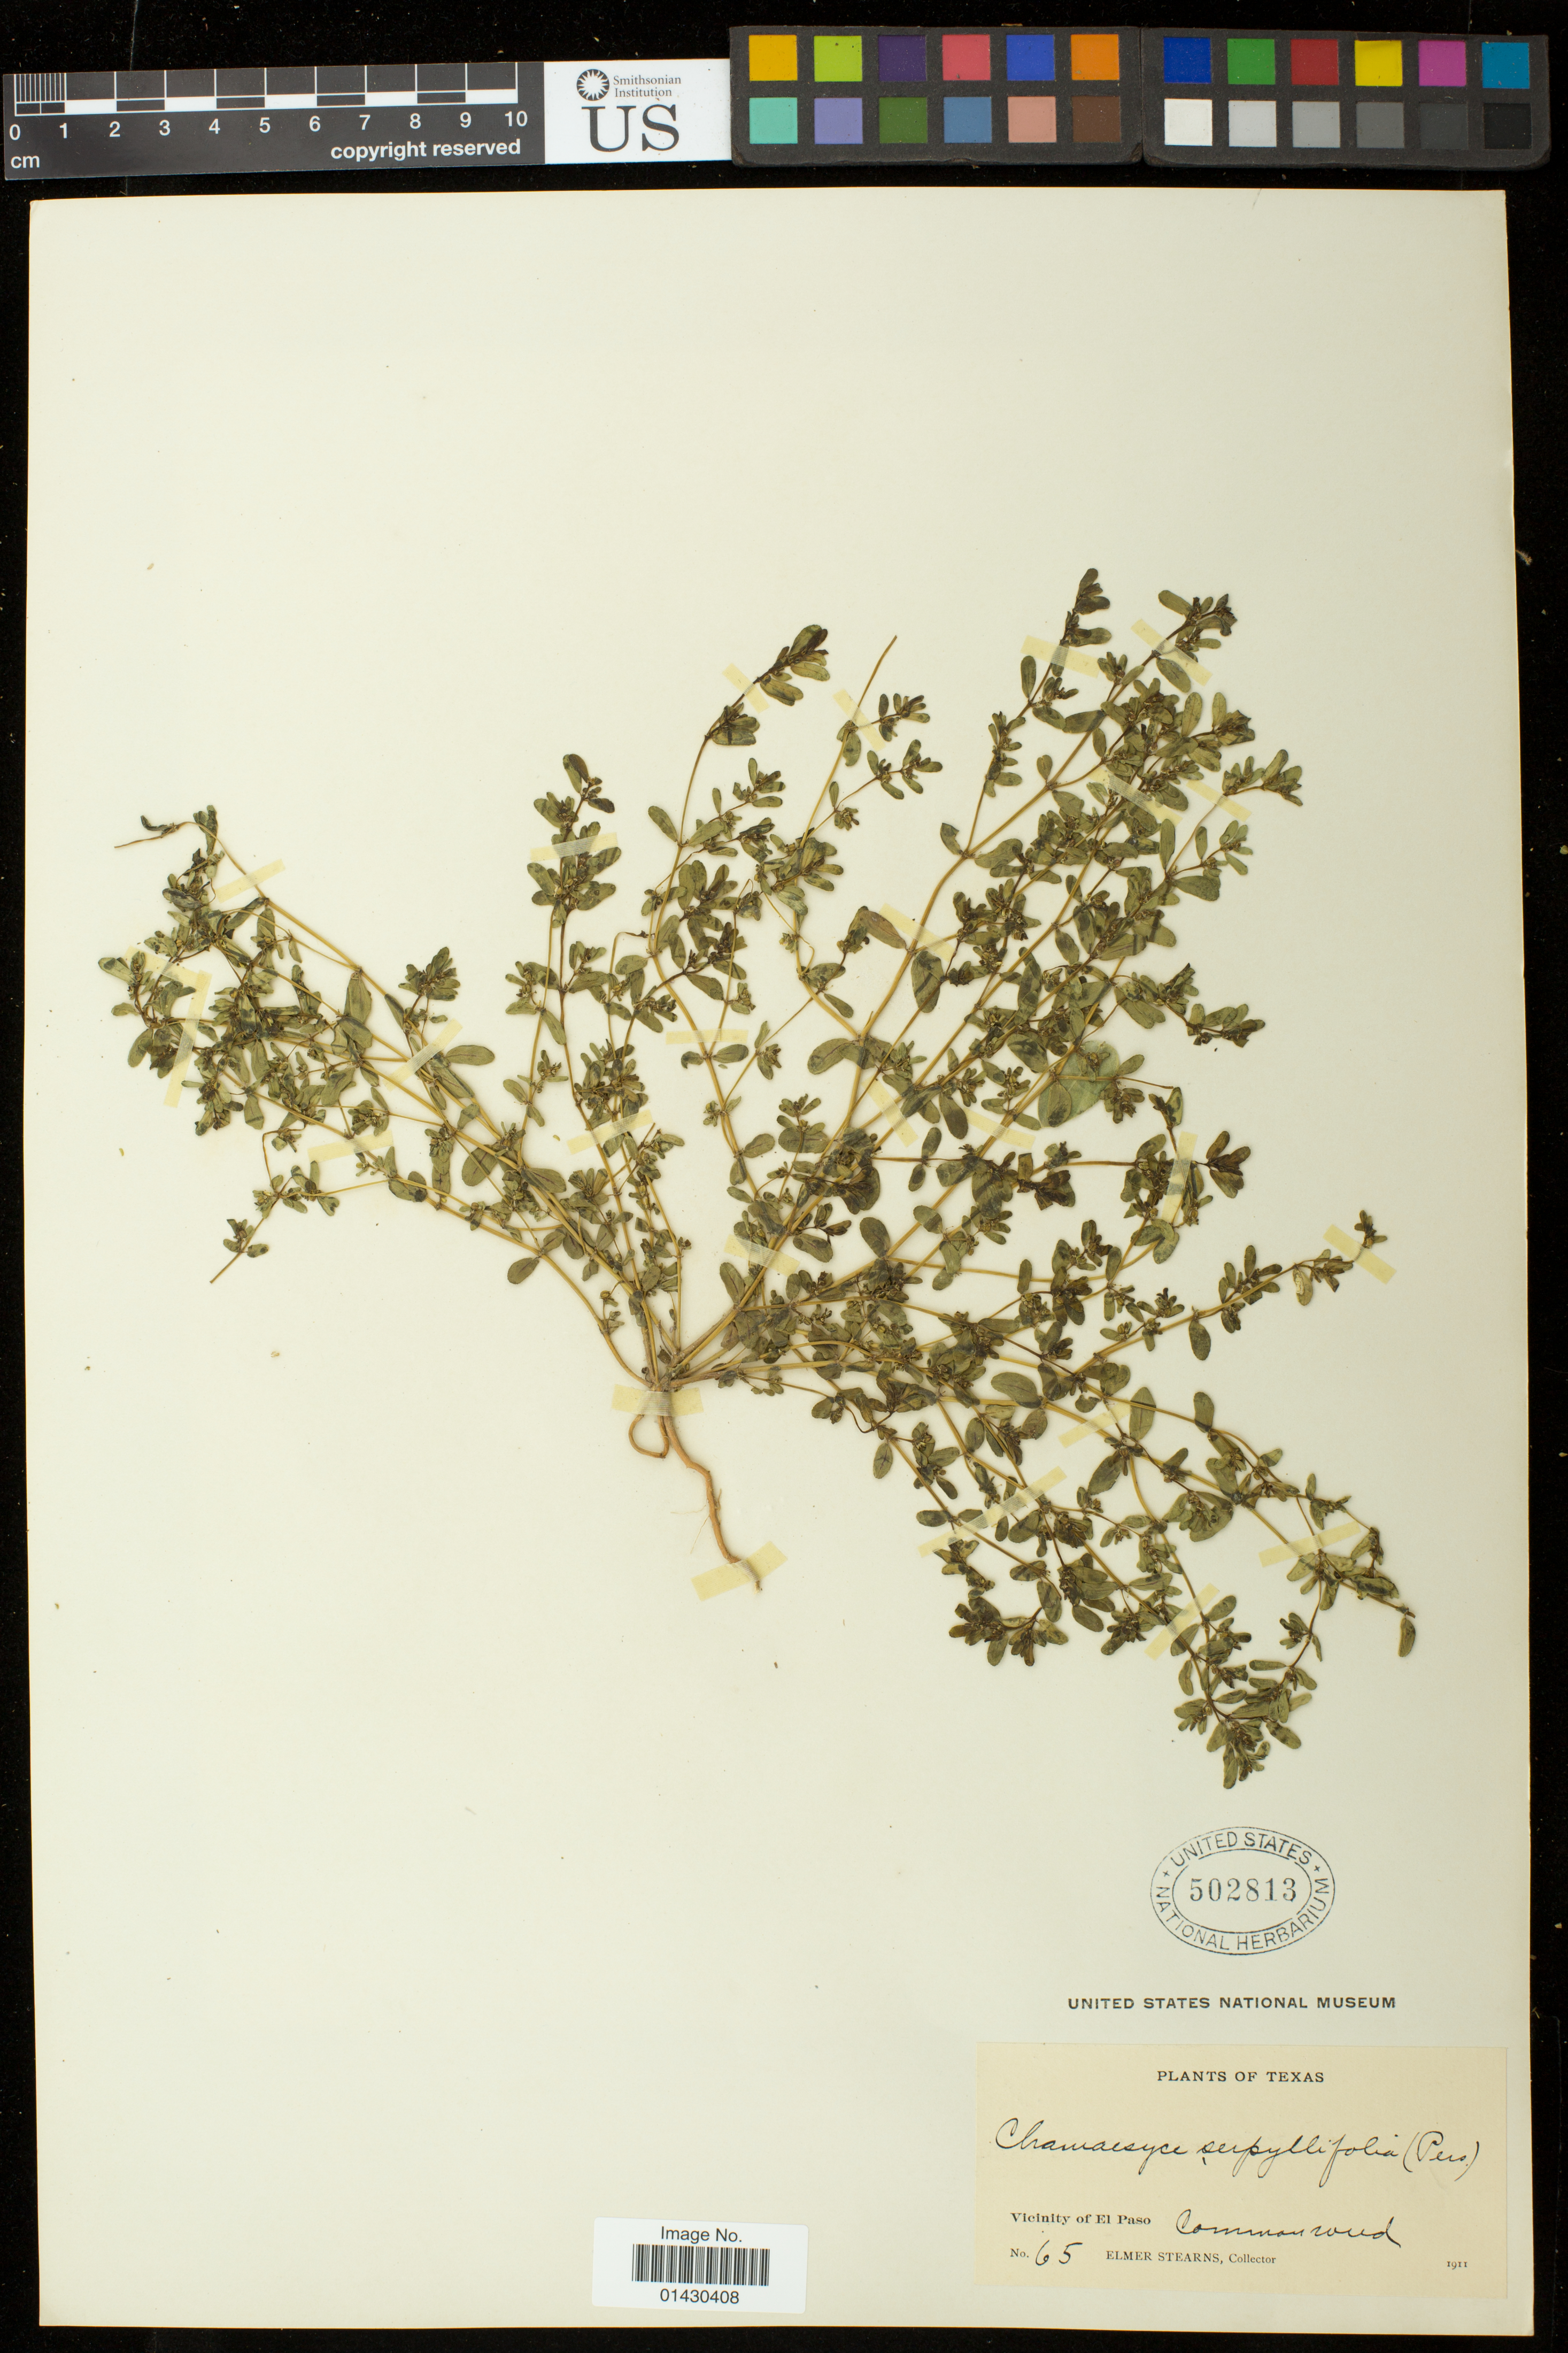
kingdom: Plantae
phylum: Tracheophyta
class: Magnoliopsida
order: Malpighiales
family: Euphorbiaceae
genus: Euphorbia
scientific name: Euphorbia serpillifolia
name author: Pers.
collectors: E. Stearns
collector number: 65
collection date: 1911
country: United States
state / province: Texas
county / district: El Paso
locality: Vicinity of El Paso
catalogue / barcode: US 502813